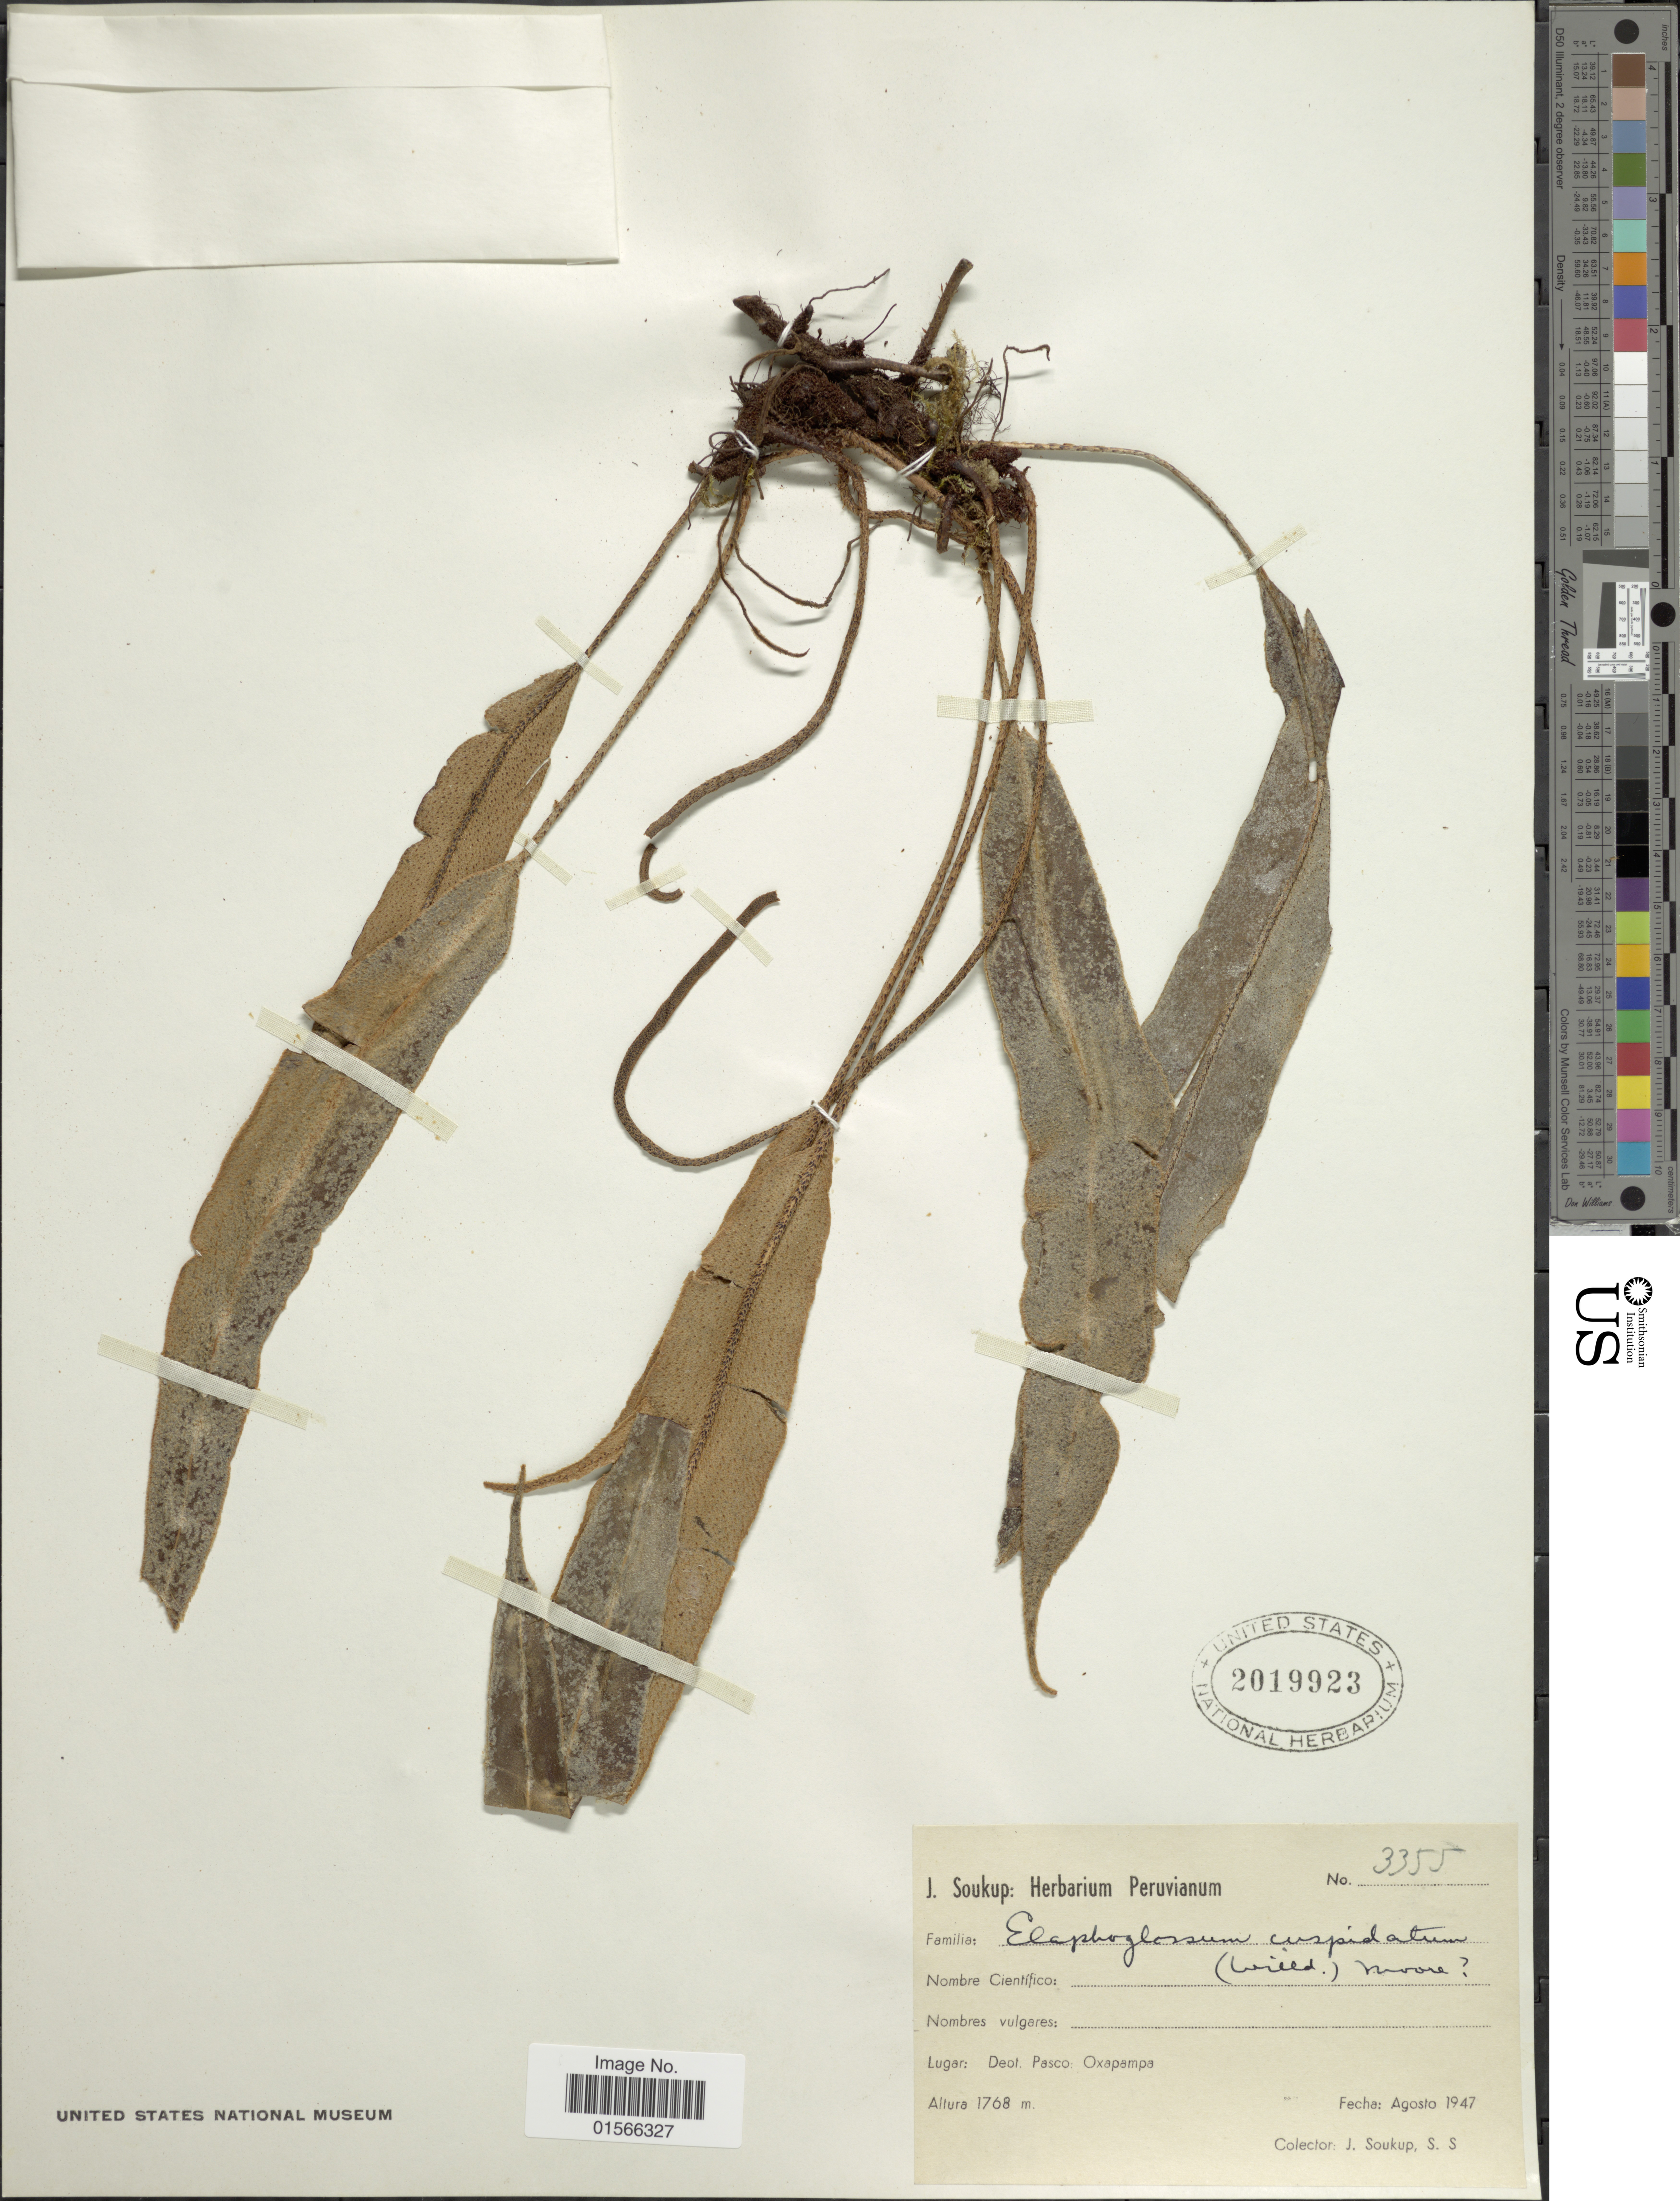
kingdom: Plantae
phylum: Tracheophyta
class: Polypodiopsida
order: Polypodiales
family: Dryopteridaceae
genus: Elaphoglossum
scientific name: Elaphoglossum cuspidatum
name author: (Willd.) T. Moore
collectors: J. Soukup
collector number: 3355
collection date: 1947-08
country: Peru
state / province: Pasco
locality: Deot Pasco: Oxapampa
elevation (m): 1768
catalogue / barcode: US 2019923